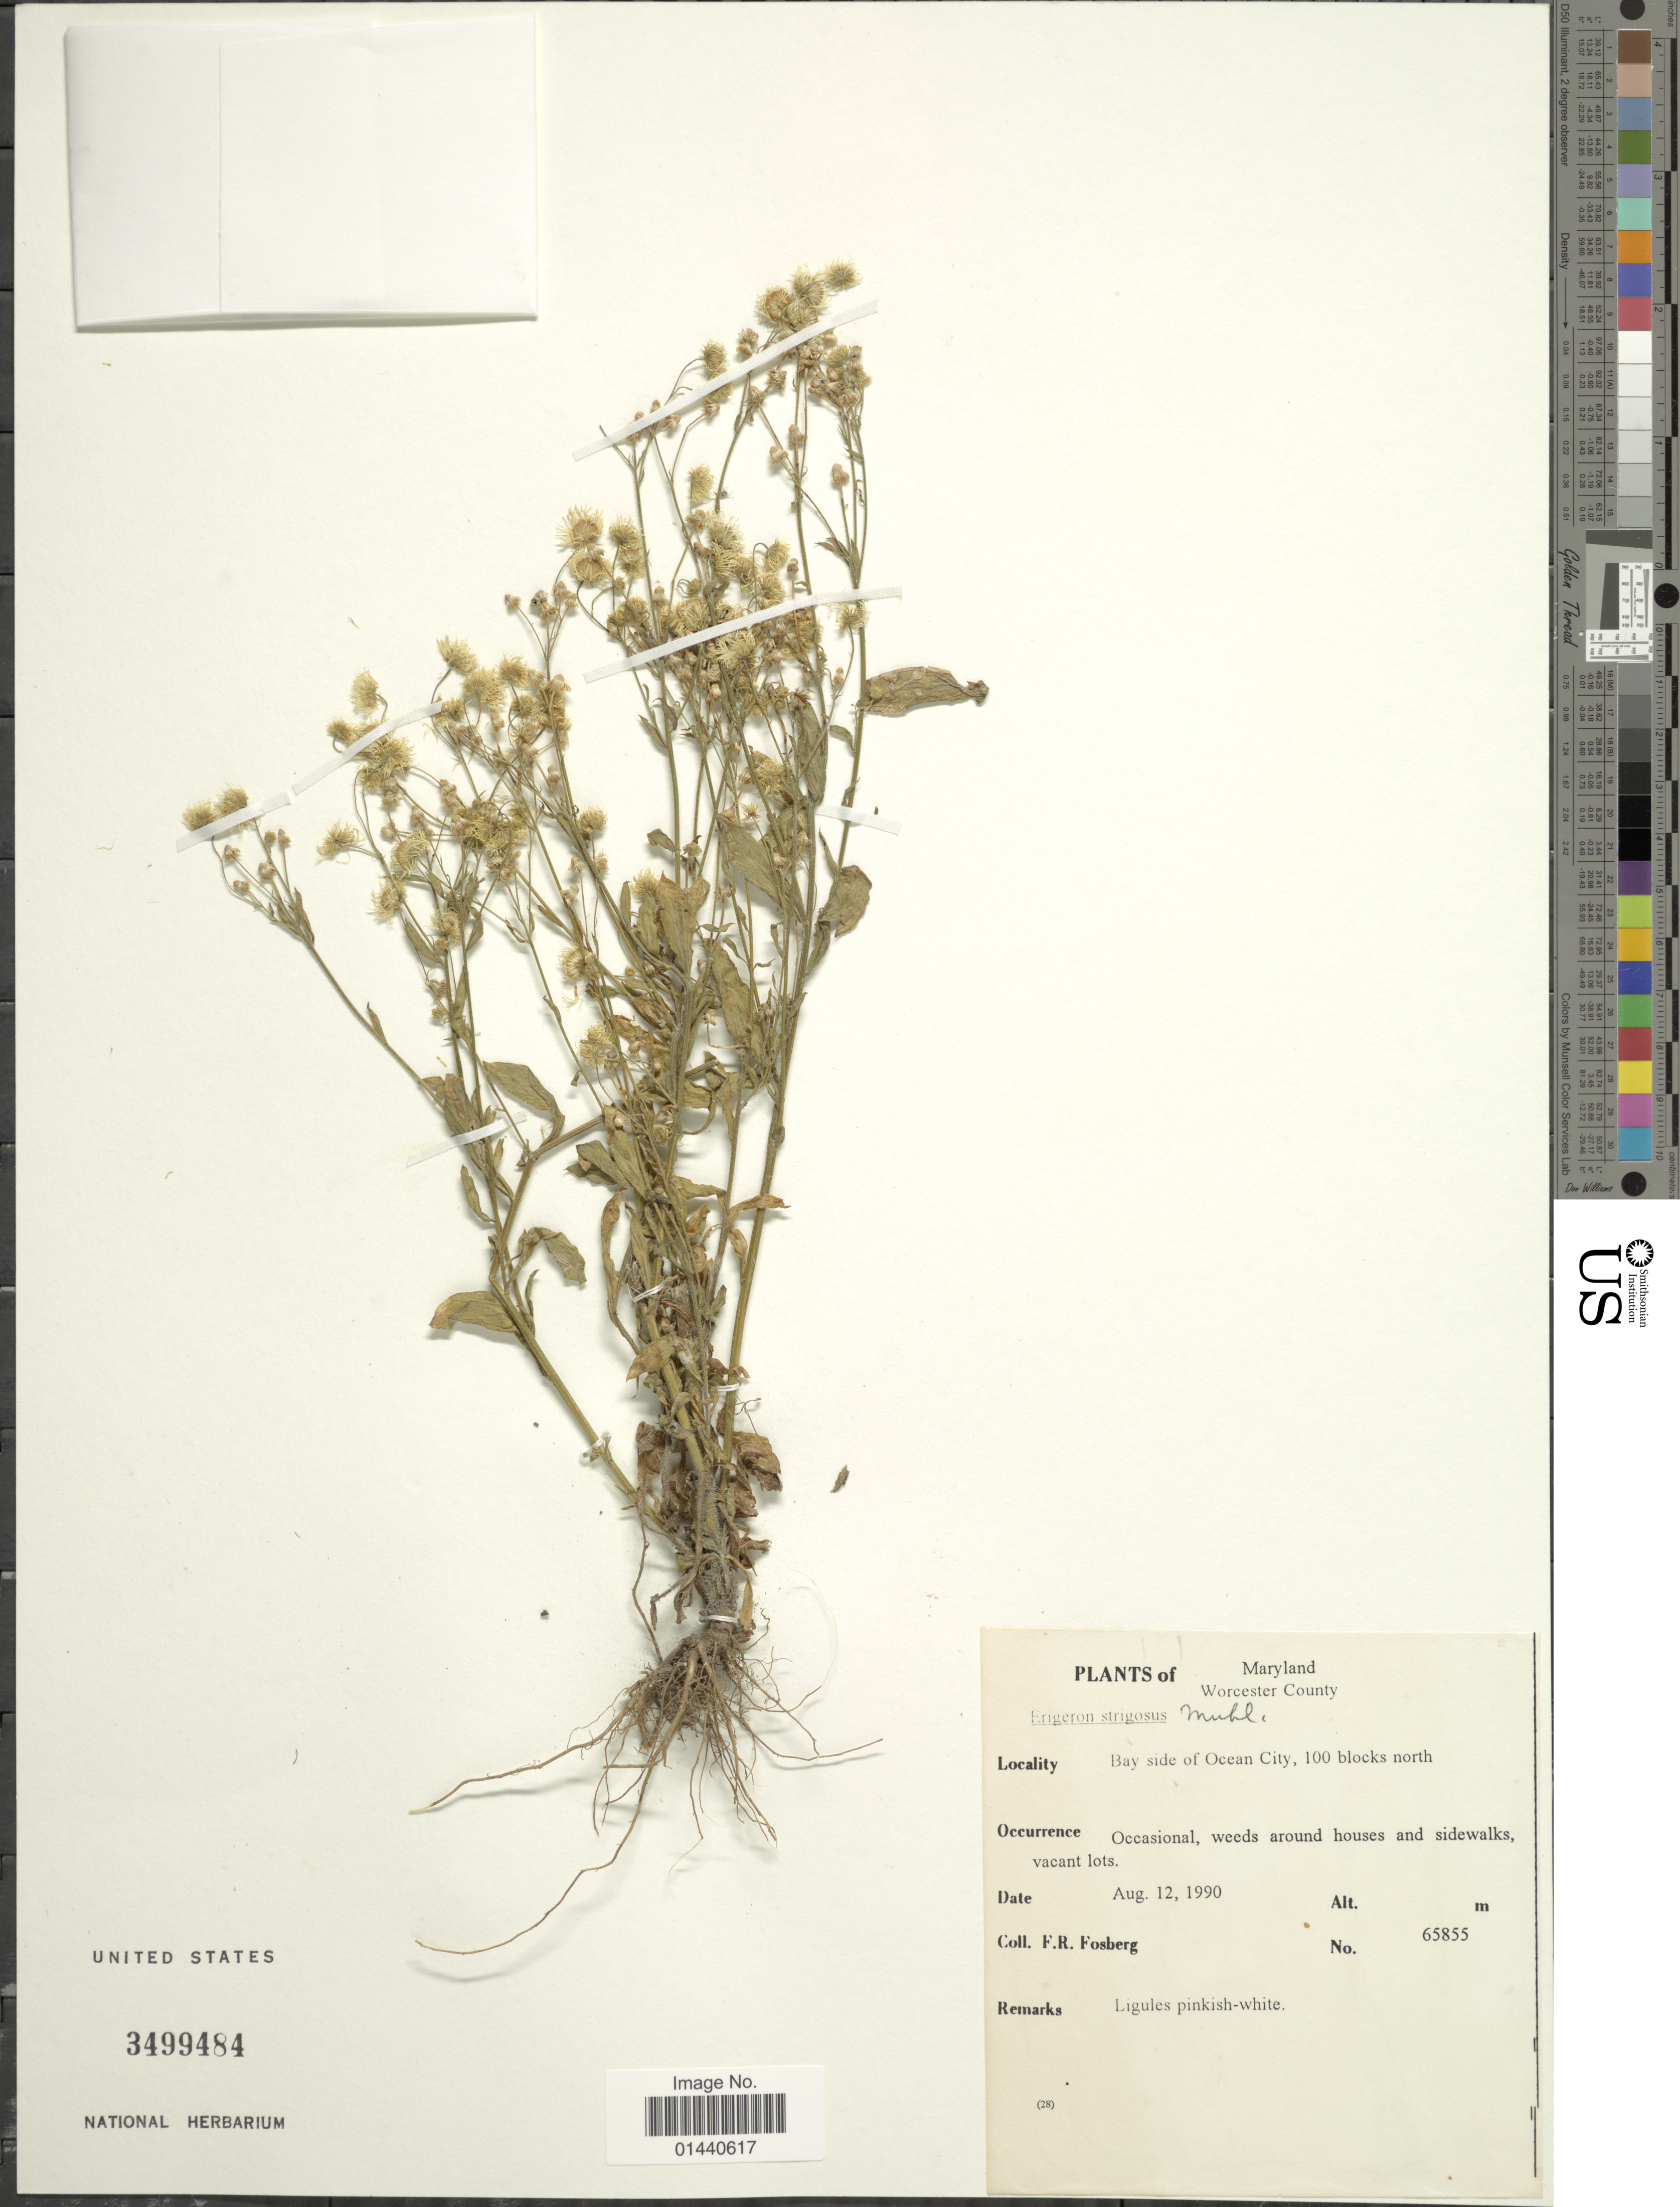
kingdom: Plantae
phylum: Tracheophyta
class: Magnoliopsida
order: Asterales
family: Asteraceae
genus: Erigeron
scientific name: Erigeron strigosus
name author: Muhl. ex Willd.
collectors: F. R. Fosberg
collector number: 65855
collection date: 1990-08-12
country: United States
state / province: Maryland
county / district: Worcester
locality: Worcester County. Bay side of Ocean City, 100 blocks north.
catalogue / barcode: US 3499484